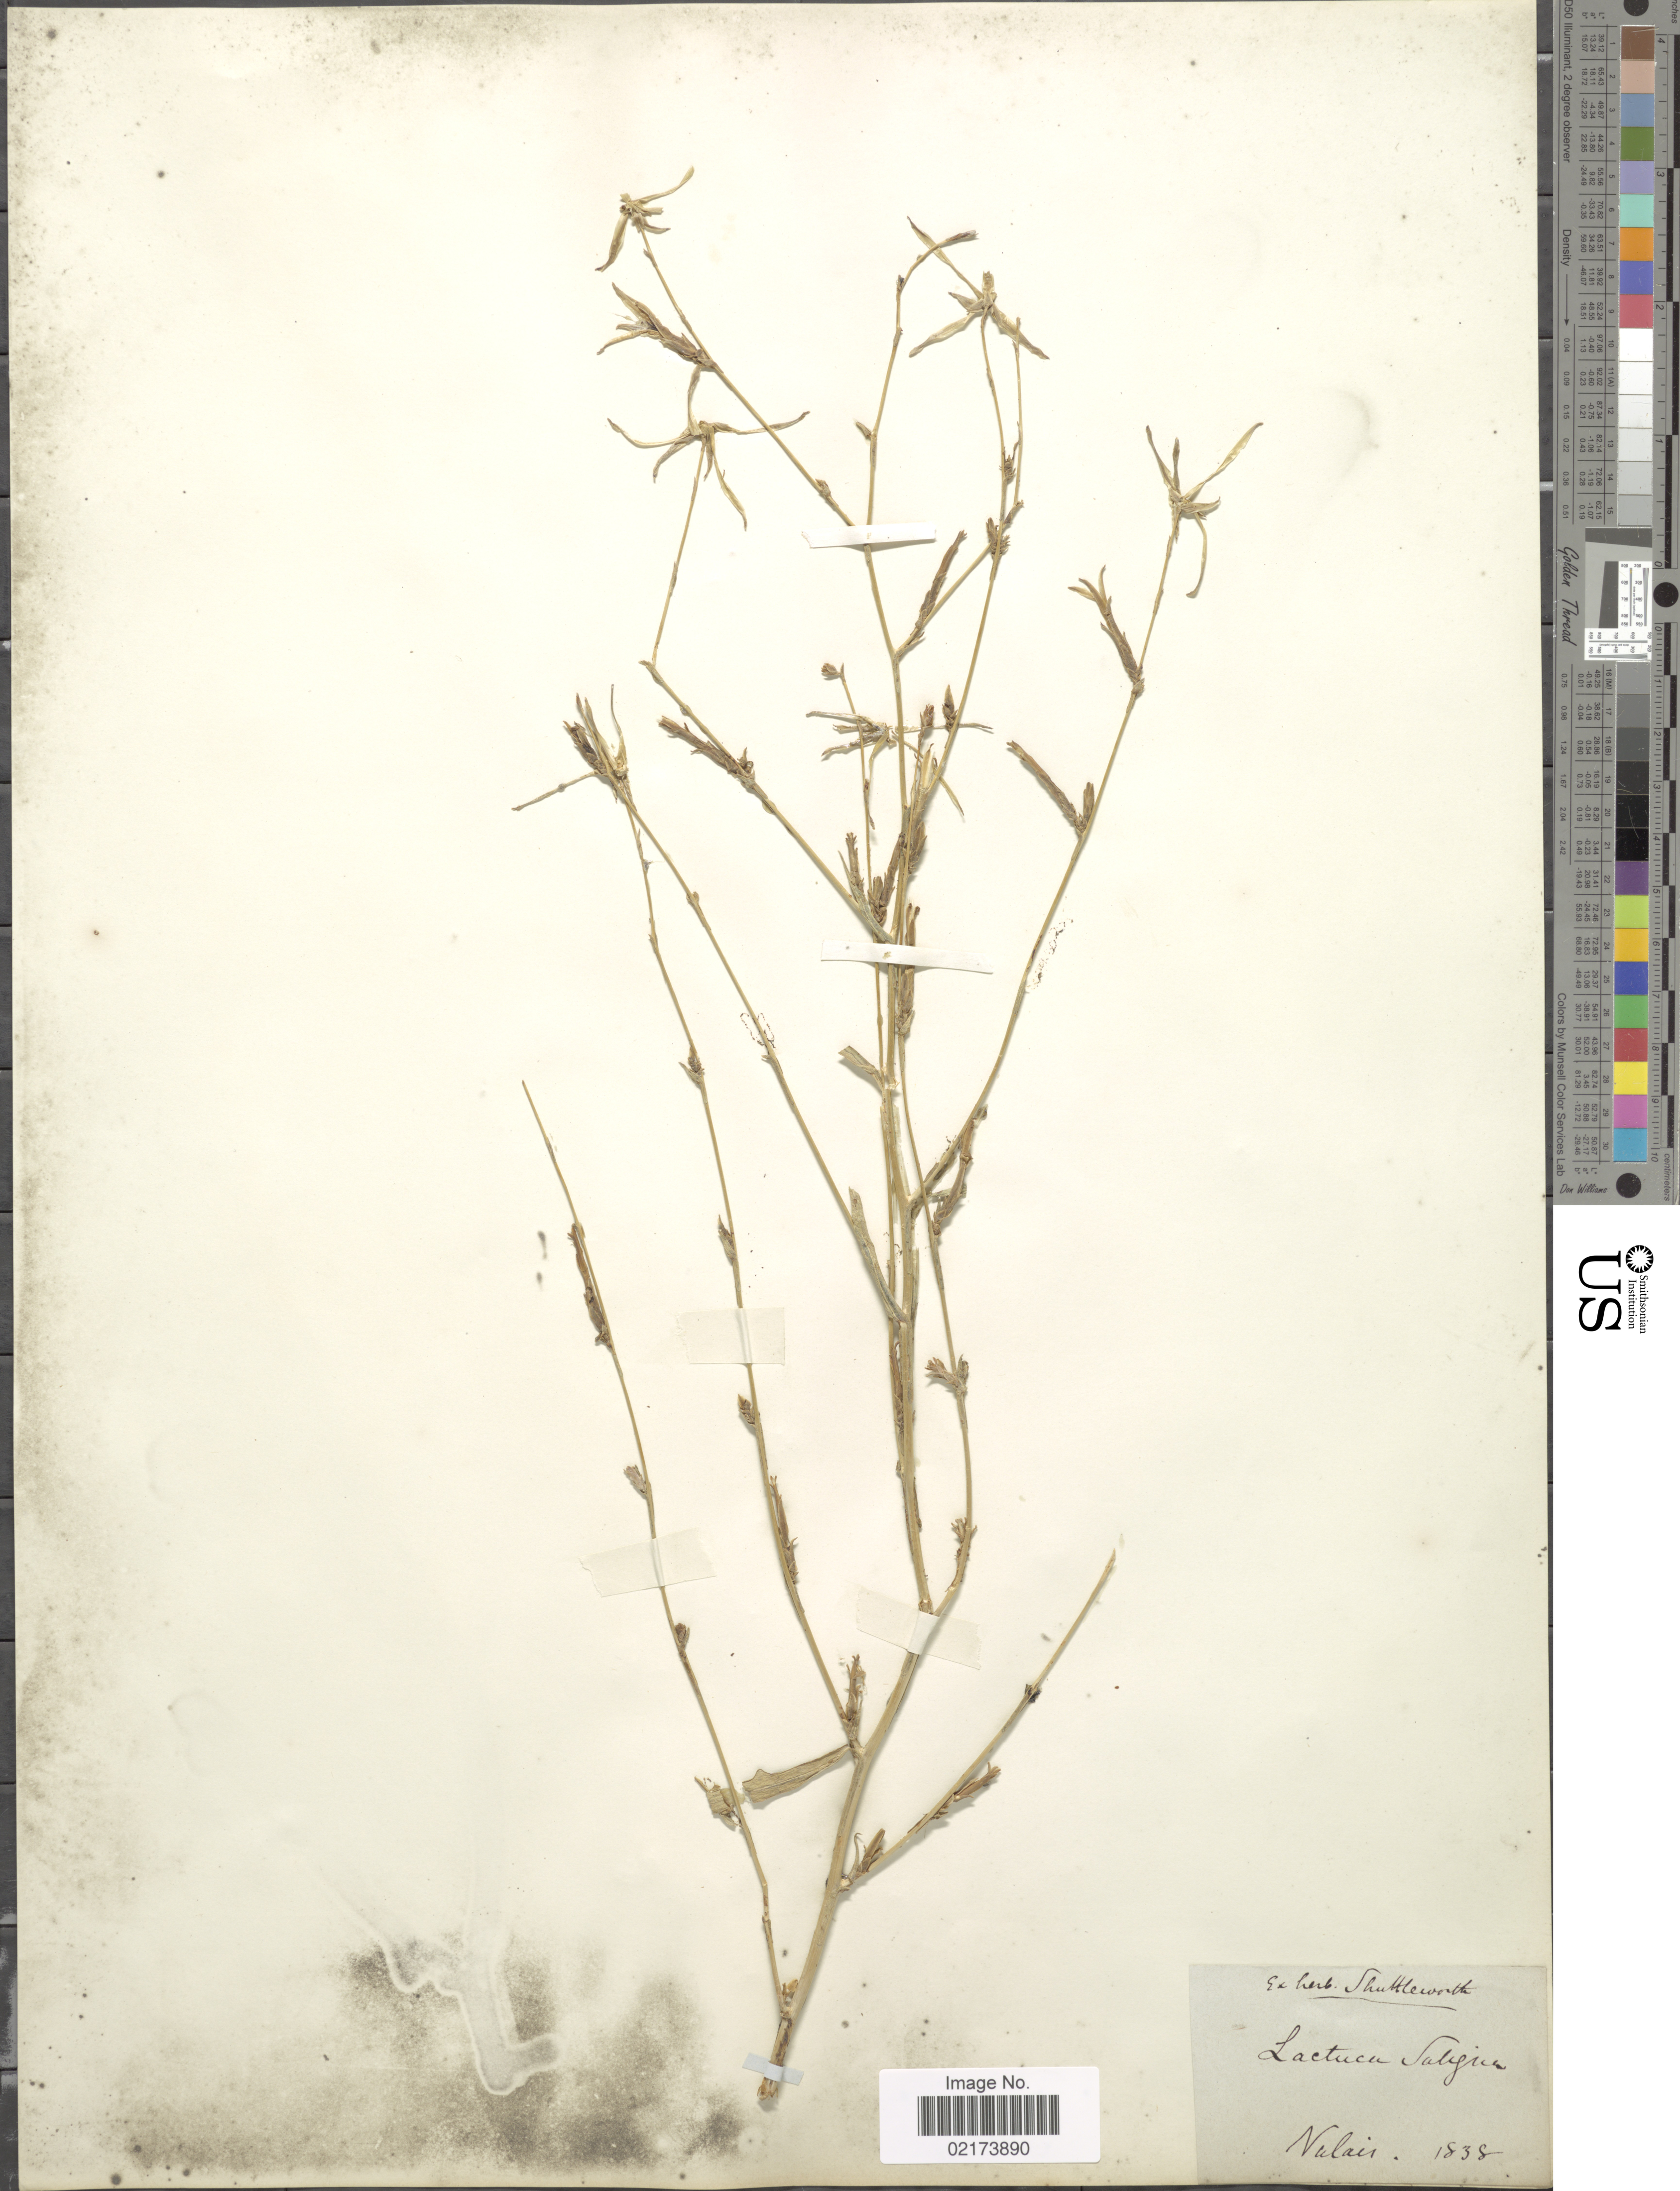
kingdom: Plantae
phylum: Tracheophyta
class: Magnoliopsida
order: Asterales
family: Asteraceae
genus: Lactuca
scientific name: Lactuca saligna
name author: L.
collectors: Shuttleworth herbarium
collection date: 1838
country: Switzerland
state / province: Valais